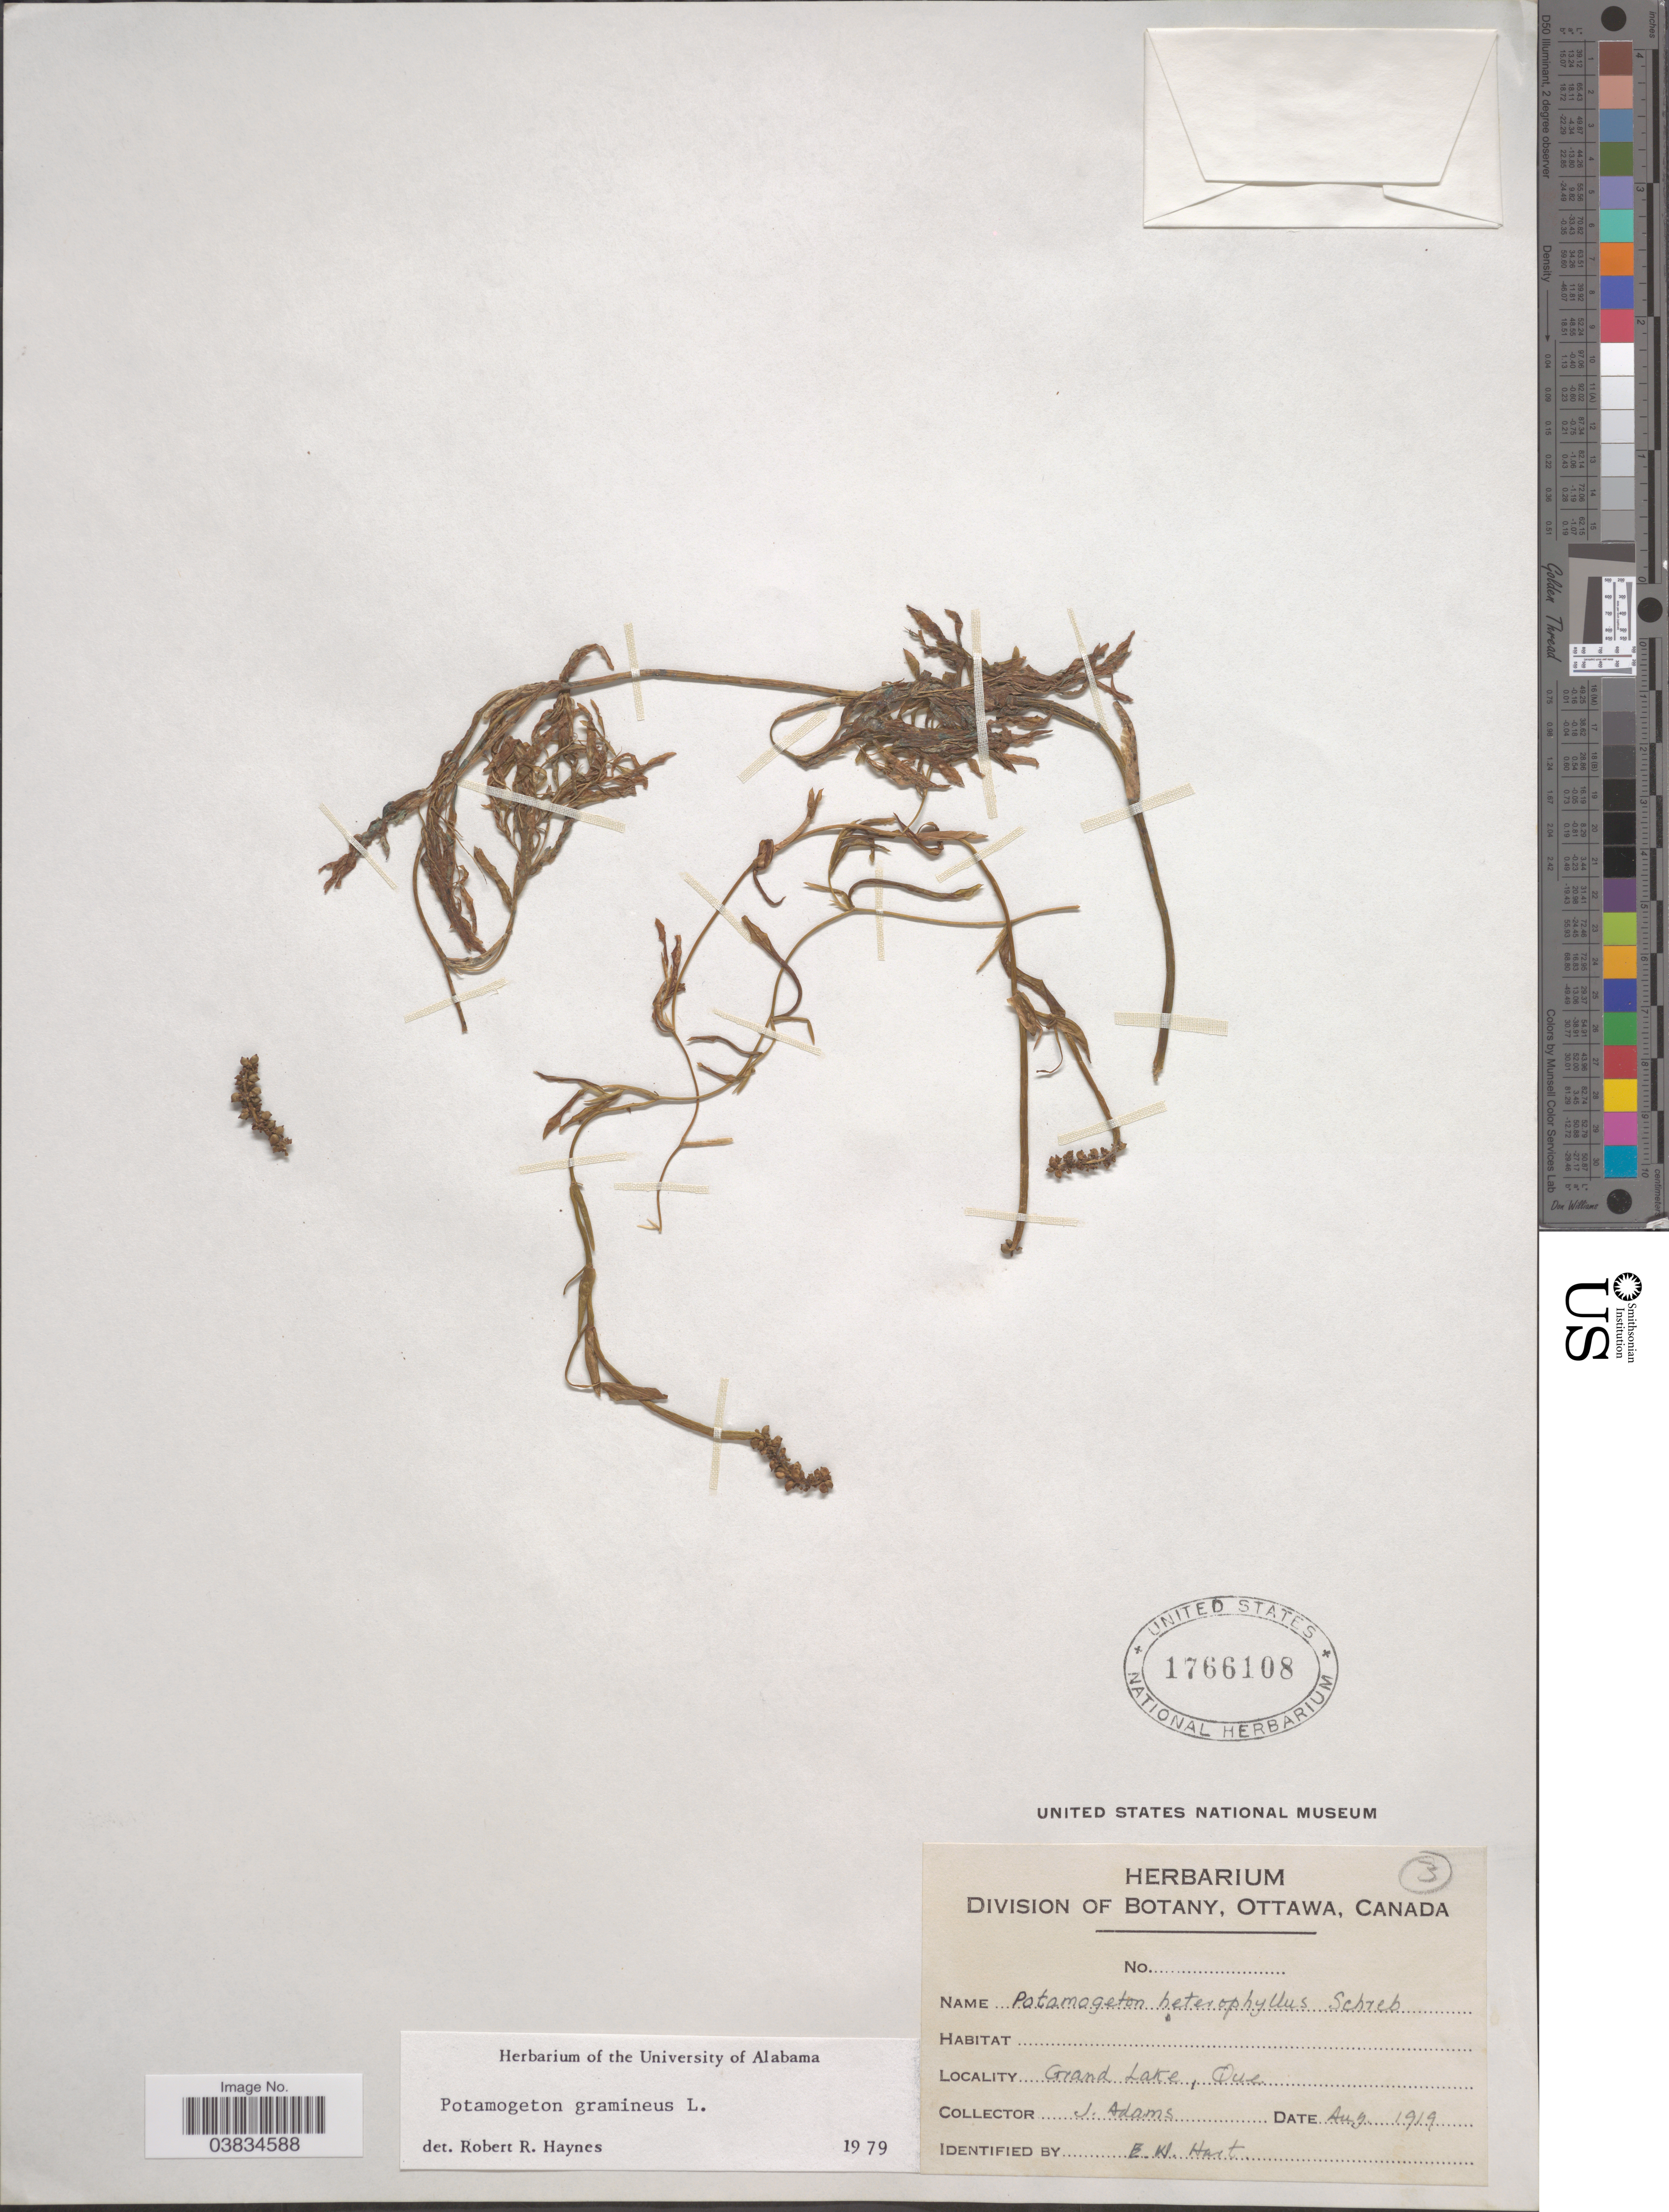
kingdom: Plantae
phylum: Tracheophyta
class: Liliopsida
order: Alismatales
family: Potamogetonaceae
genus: Potamogeton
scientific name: Potamogeton gramineus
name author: L.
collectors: J. Adams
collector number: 3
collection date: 1919-08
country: Canada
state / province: Quebec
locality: Grand Lake.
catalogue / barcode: US 1766108